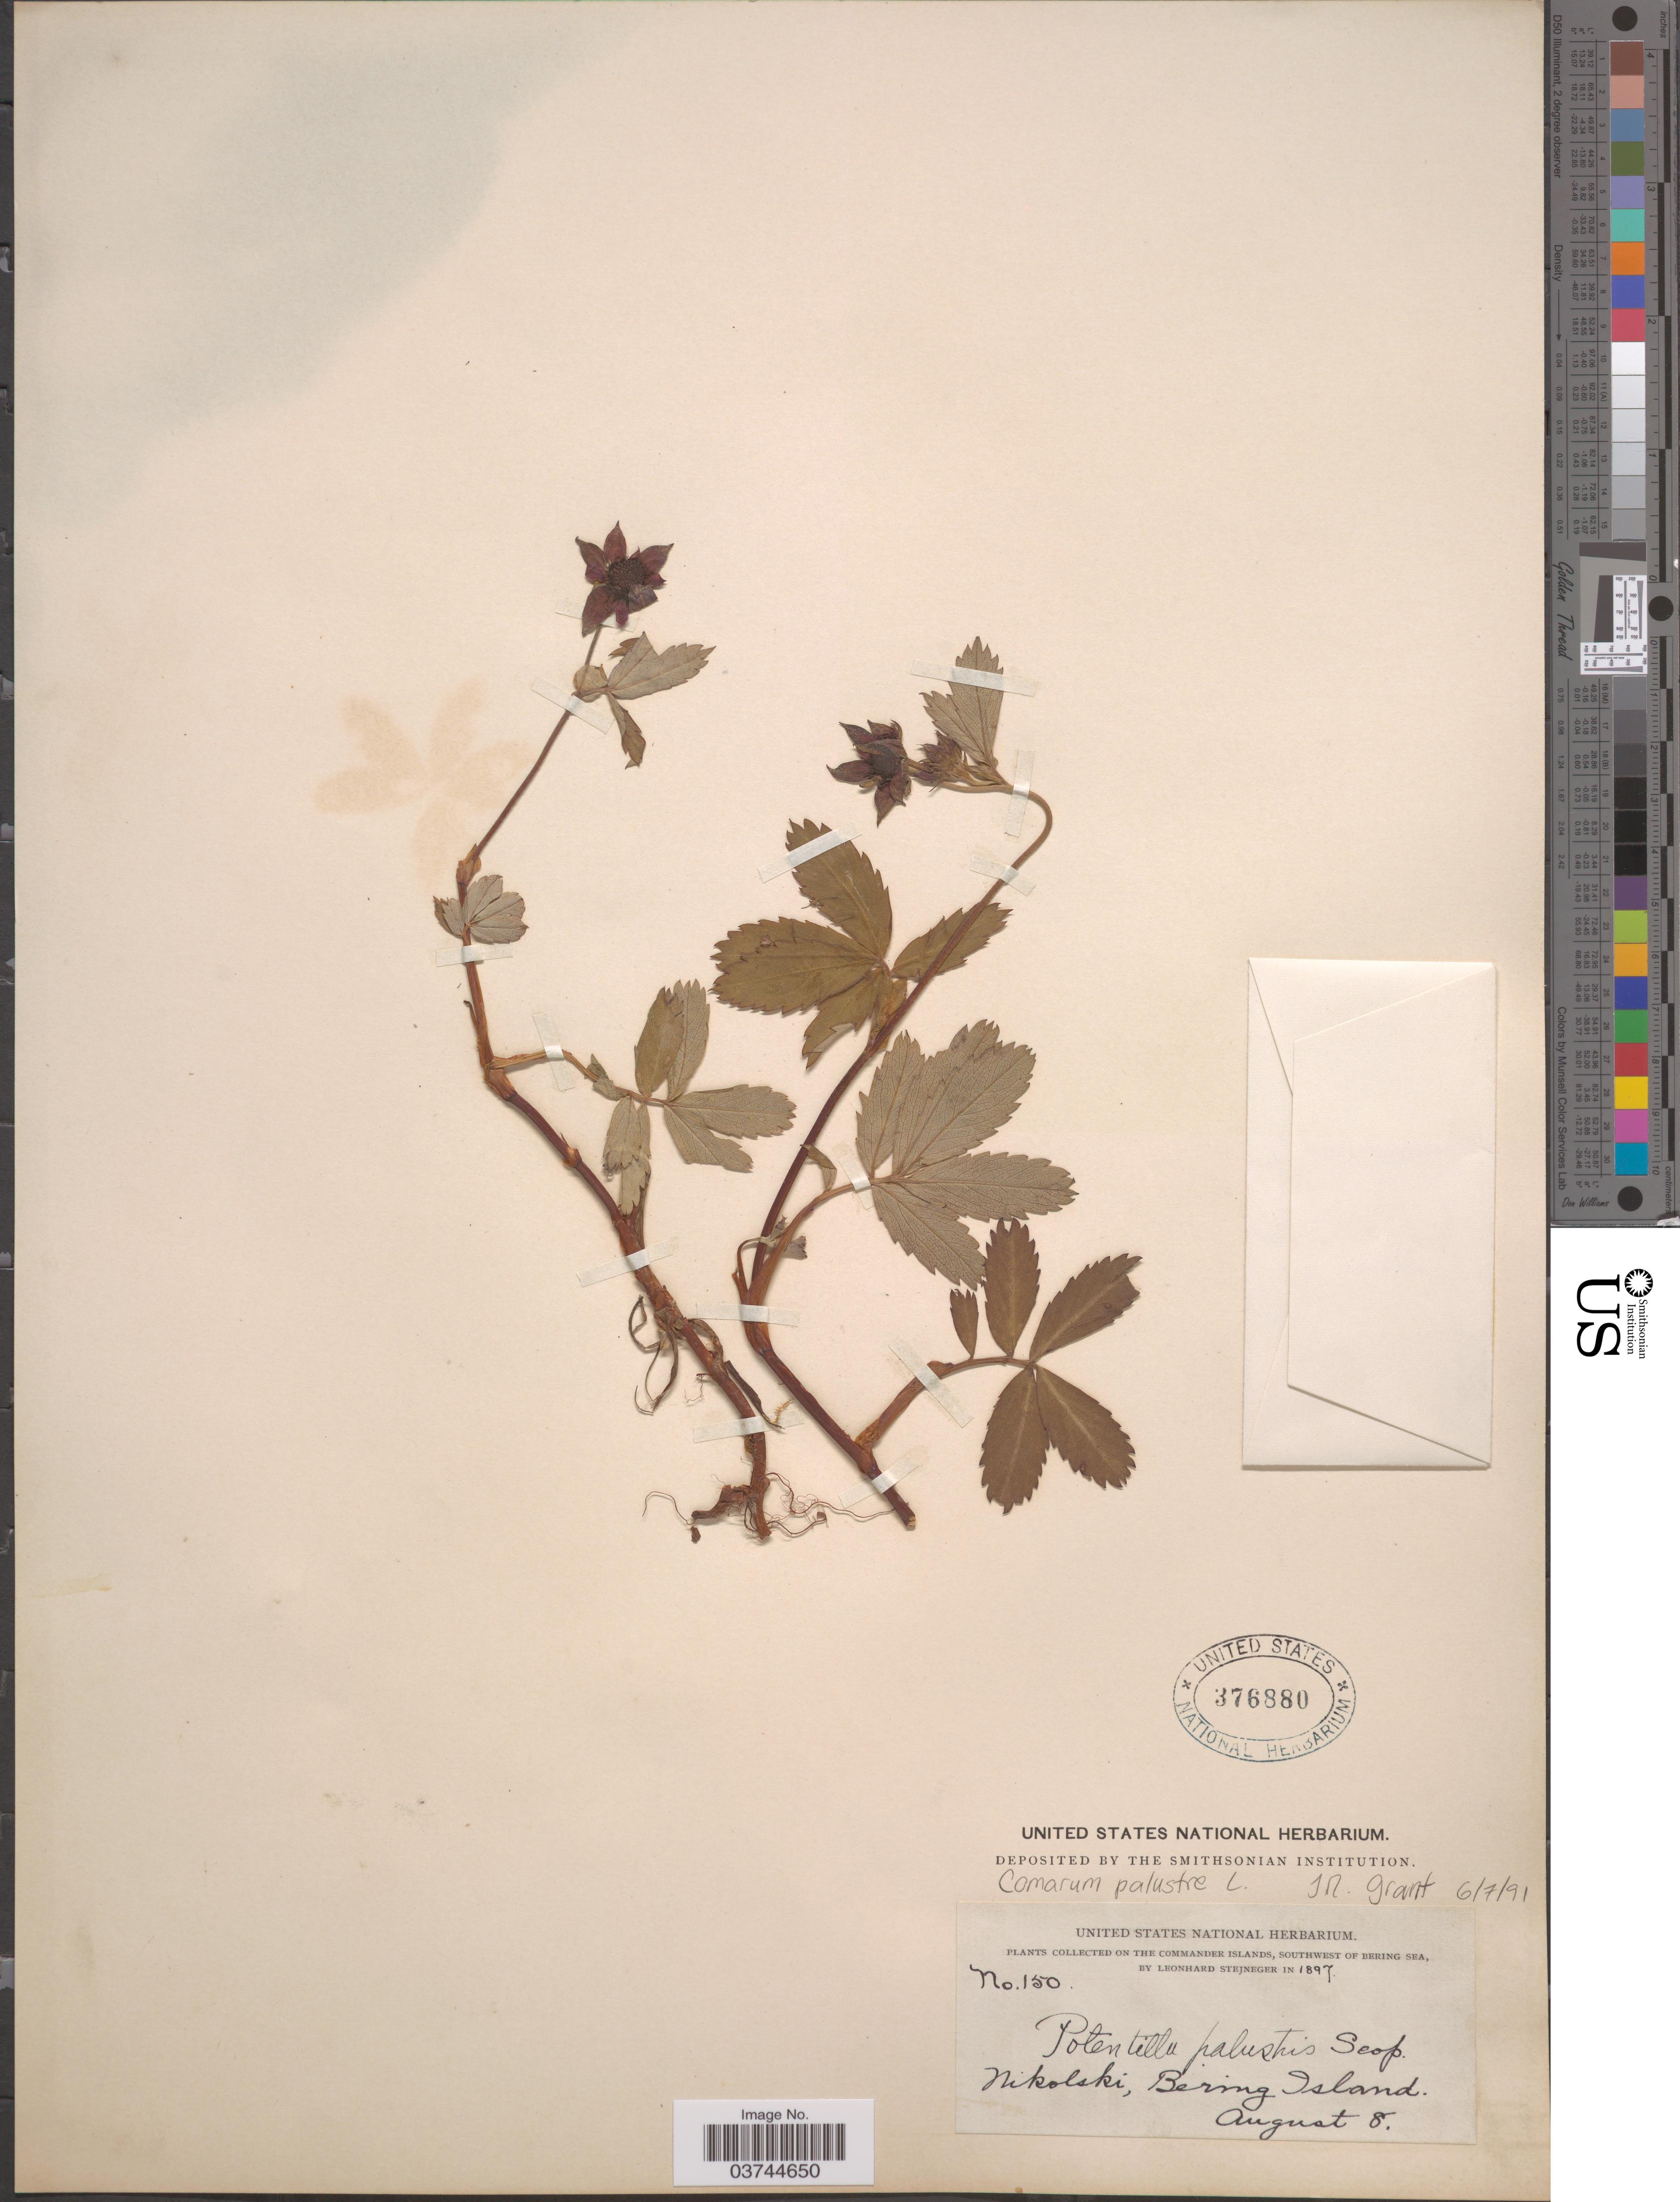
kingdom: Plantae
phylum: Tracheophyta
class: Magnoliopsida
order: Rosales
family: Rosaceae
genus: Comarum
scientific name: Comarum palustre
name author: L.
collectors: L. Stejneger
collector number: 150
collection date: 1897-08-08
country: Russian Federation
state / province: Kamchatka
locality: Commander Islands, southwest of Bering Sea. Nikolski, Bering Island.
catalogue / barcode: US 376880